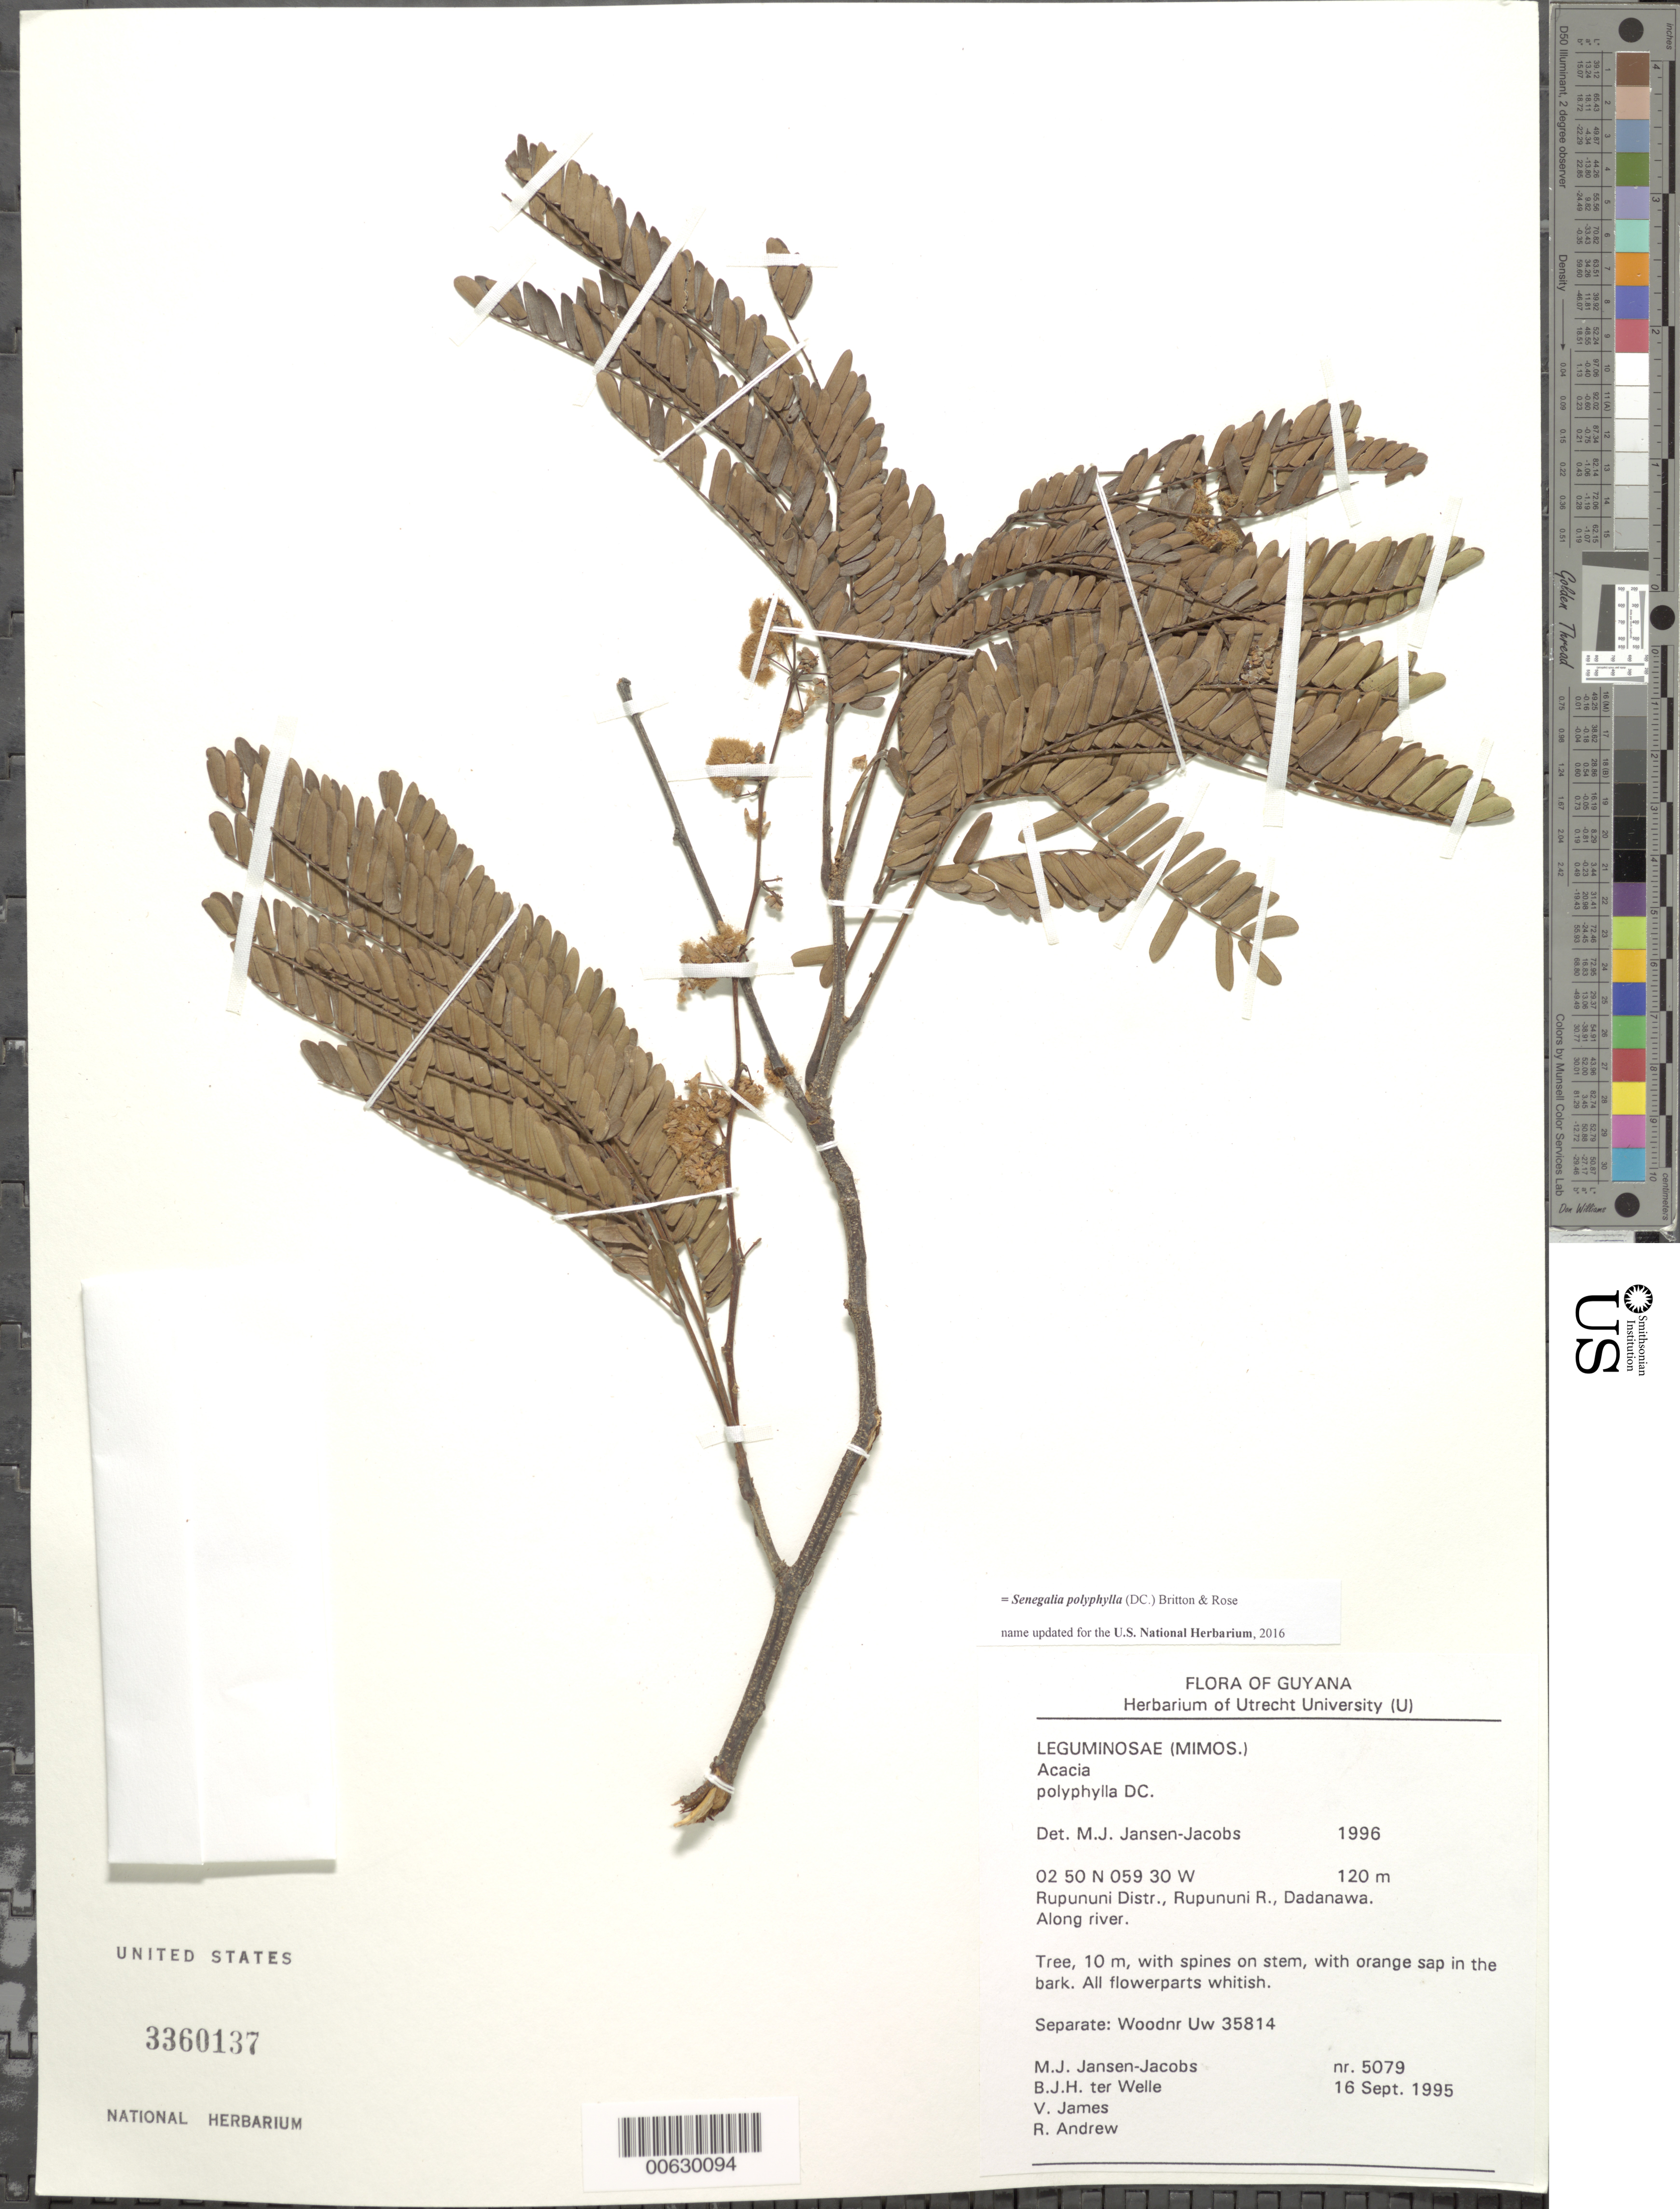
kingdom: Plantae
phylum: Tracheophyta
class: Magnoliopsida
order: Fabales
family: Fabaceae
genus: Senegalia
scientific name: Senegalia polyphylla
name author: (DC.) Britton & Rose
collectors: M. J. Jansen-Jacobs, B. Welle, V. James & R. Andrew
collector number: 5079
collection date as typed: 16-Sep-95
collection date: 1995-09-16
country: Guyana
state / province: U. Takutu-U. Essequibo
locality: Dadanawa, Rupununi River, Rupununi District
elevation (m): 120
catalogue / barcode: US 3360137